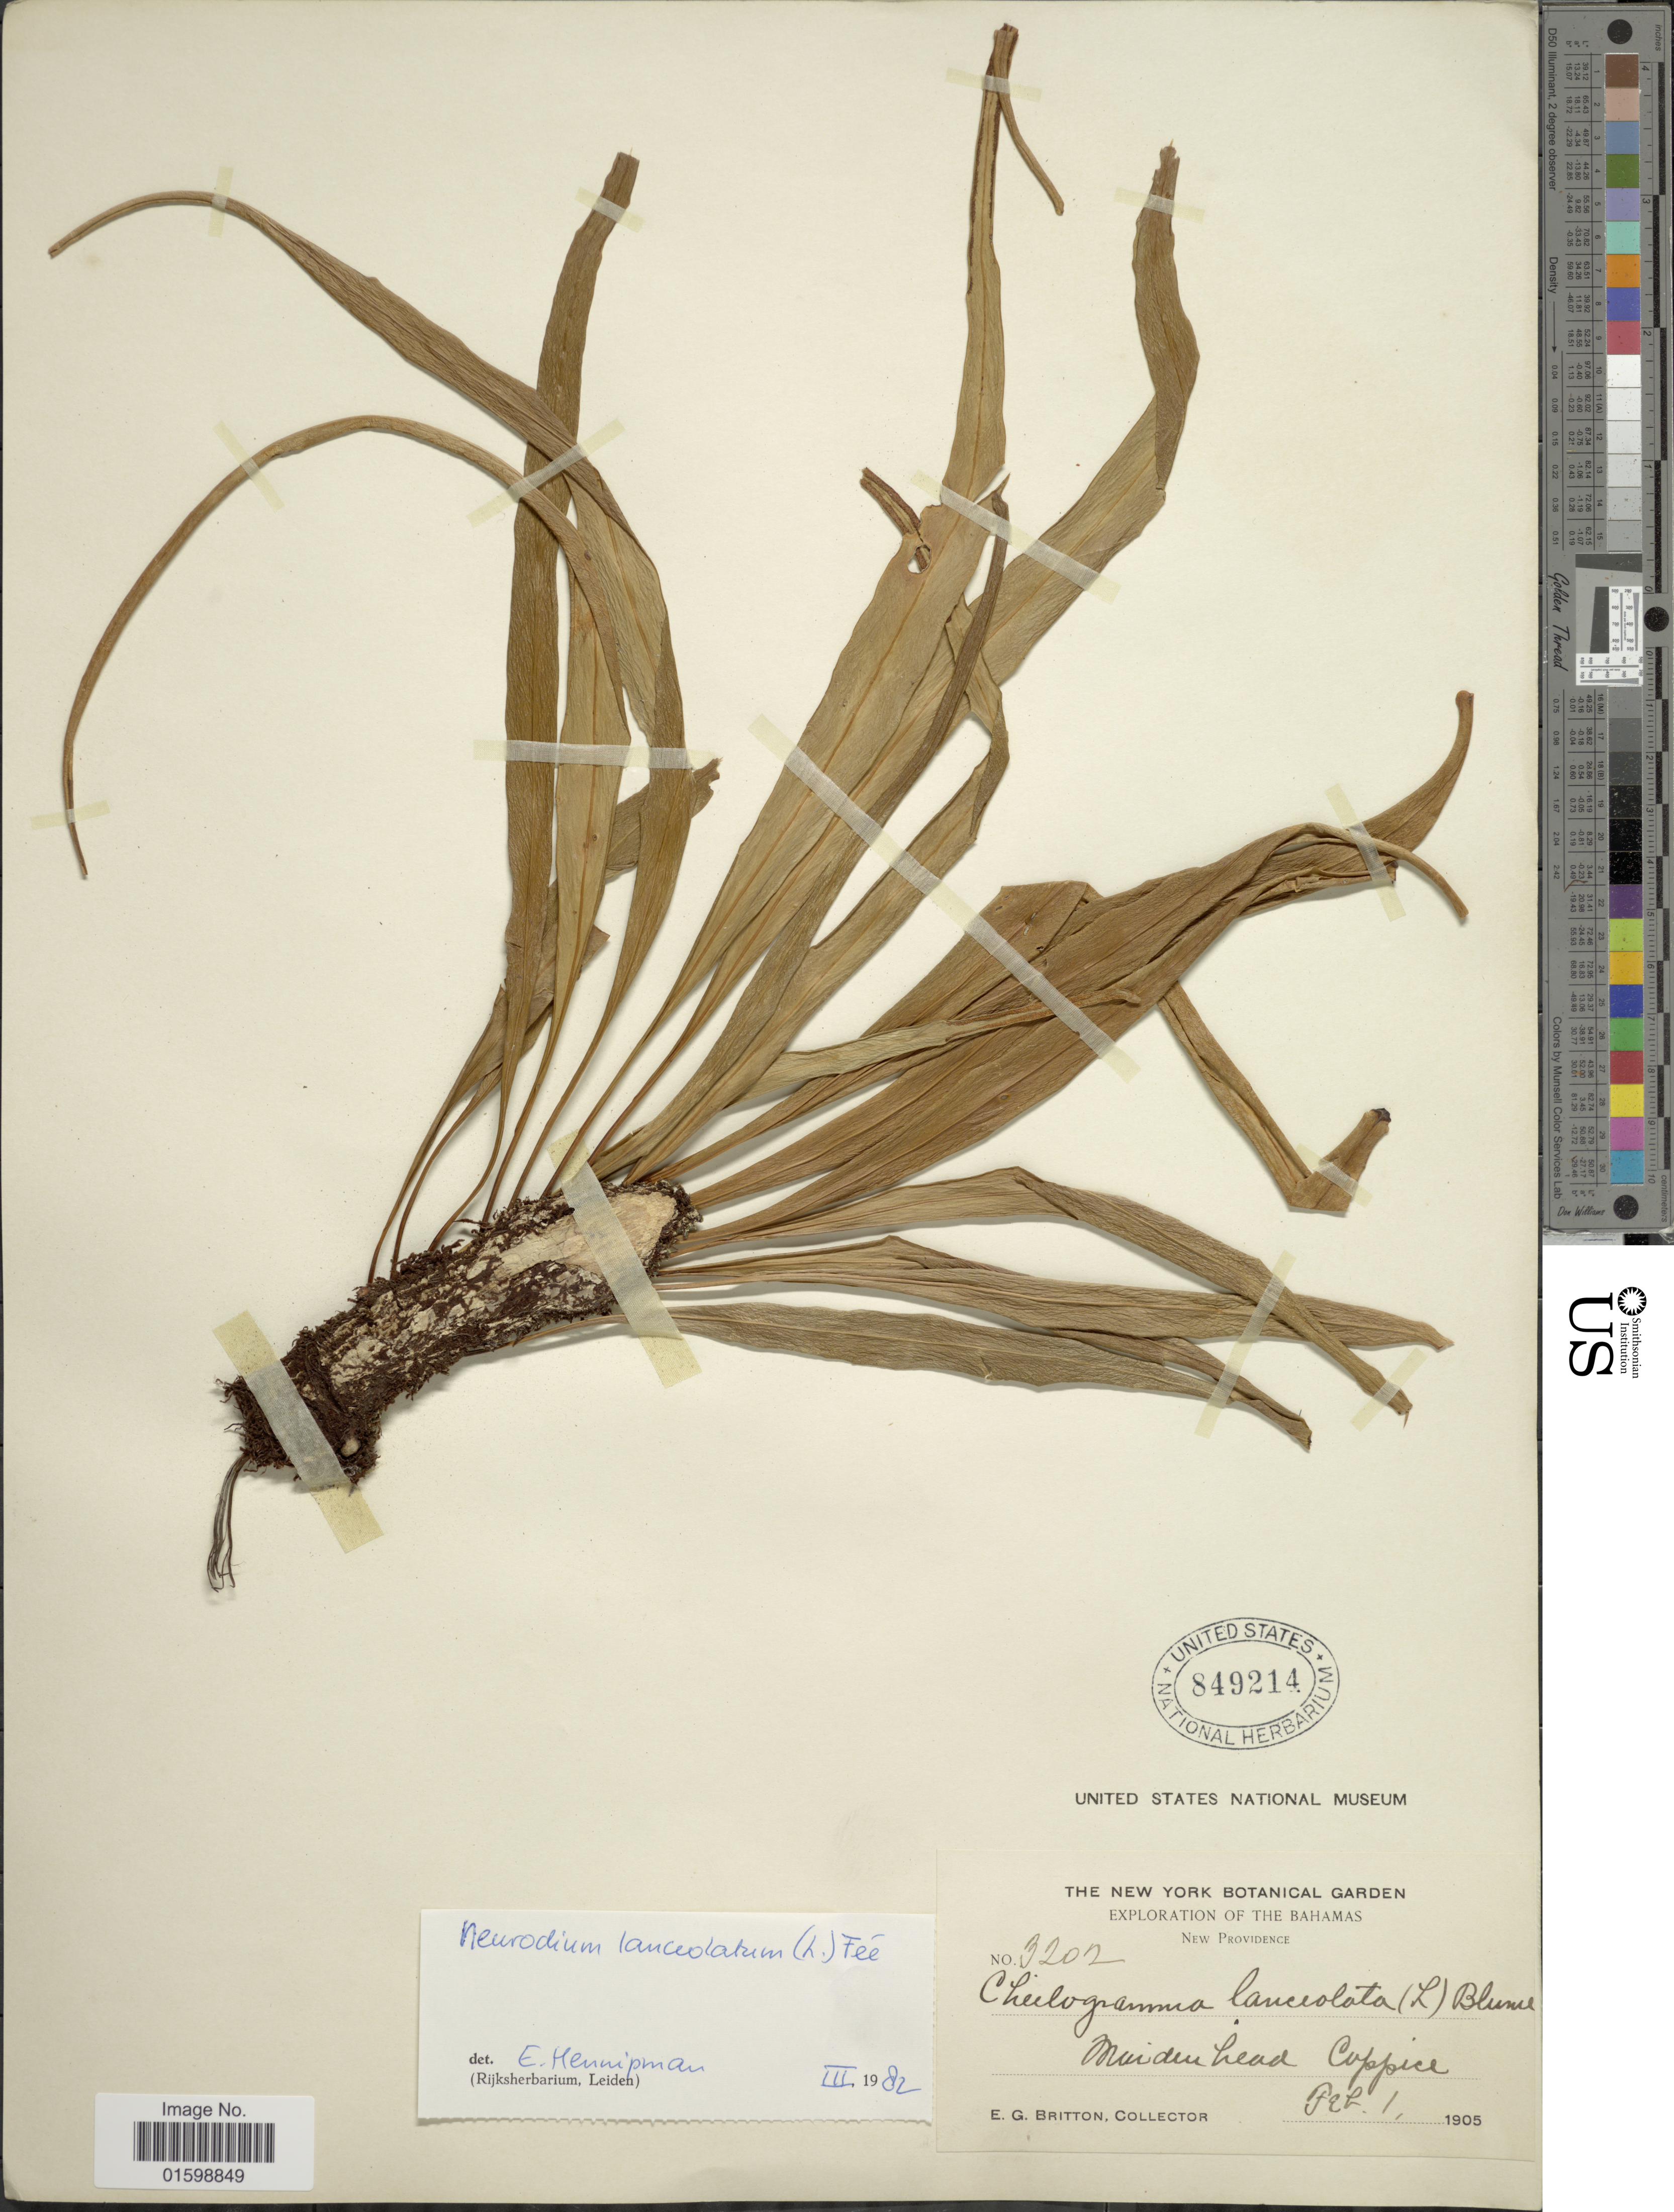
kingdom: Plantae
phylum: Tracheophyta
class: Polypodiopsida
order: Polypodiales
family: Polypodiaceae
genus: Pleopeltis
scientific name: Pleopeltis marginata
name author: A.R. Sm. & Tejero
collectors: E. G. Britton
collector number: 3202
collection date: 1905-02-01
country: Bahamas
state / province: New Providence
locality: Maidenhead Coppice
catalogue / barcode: US 849214